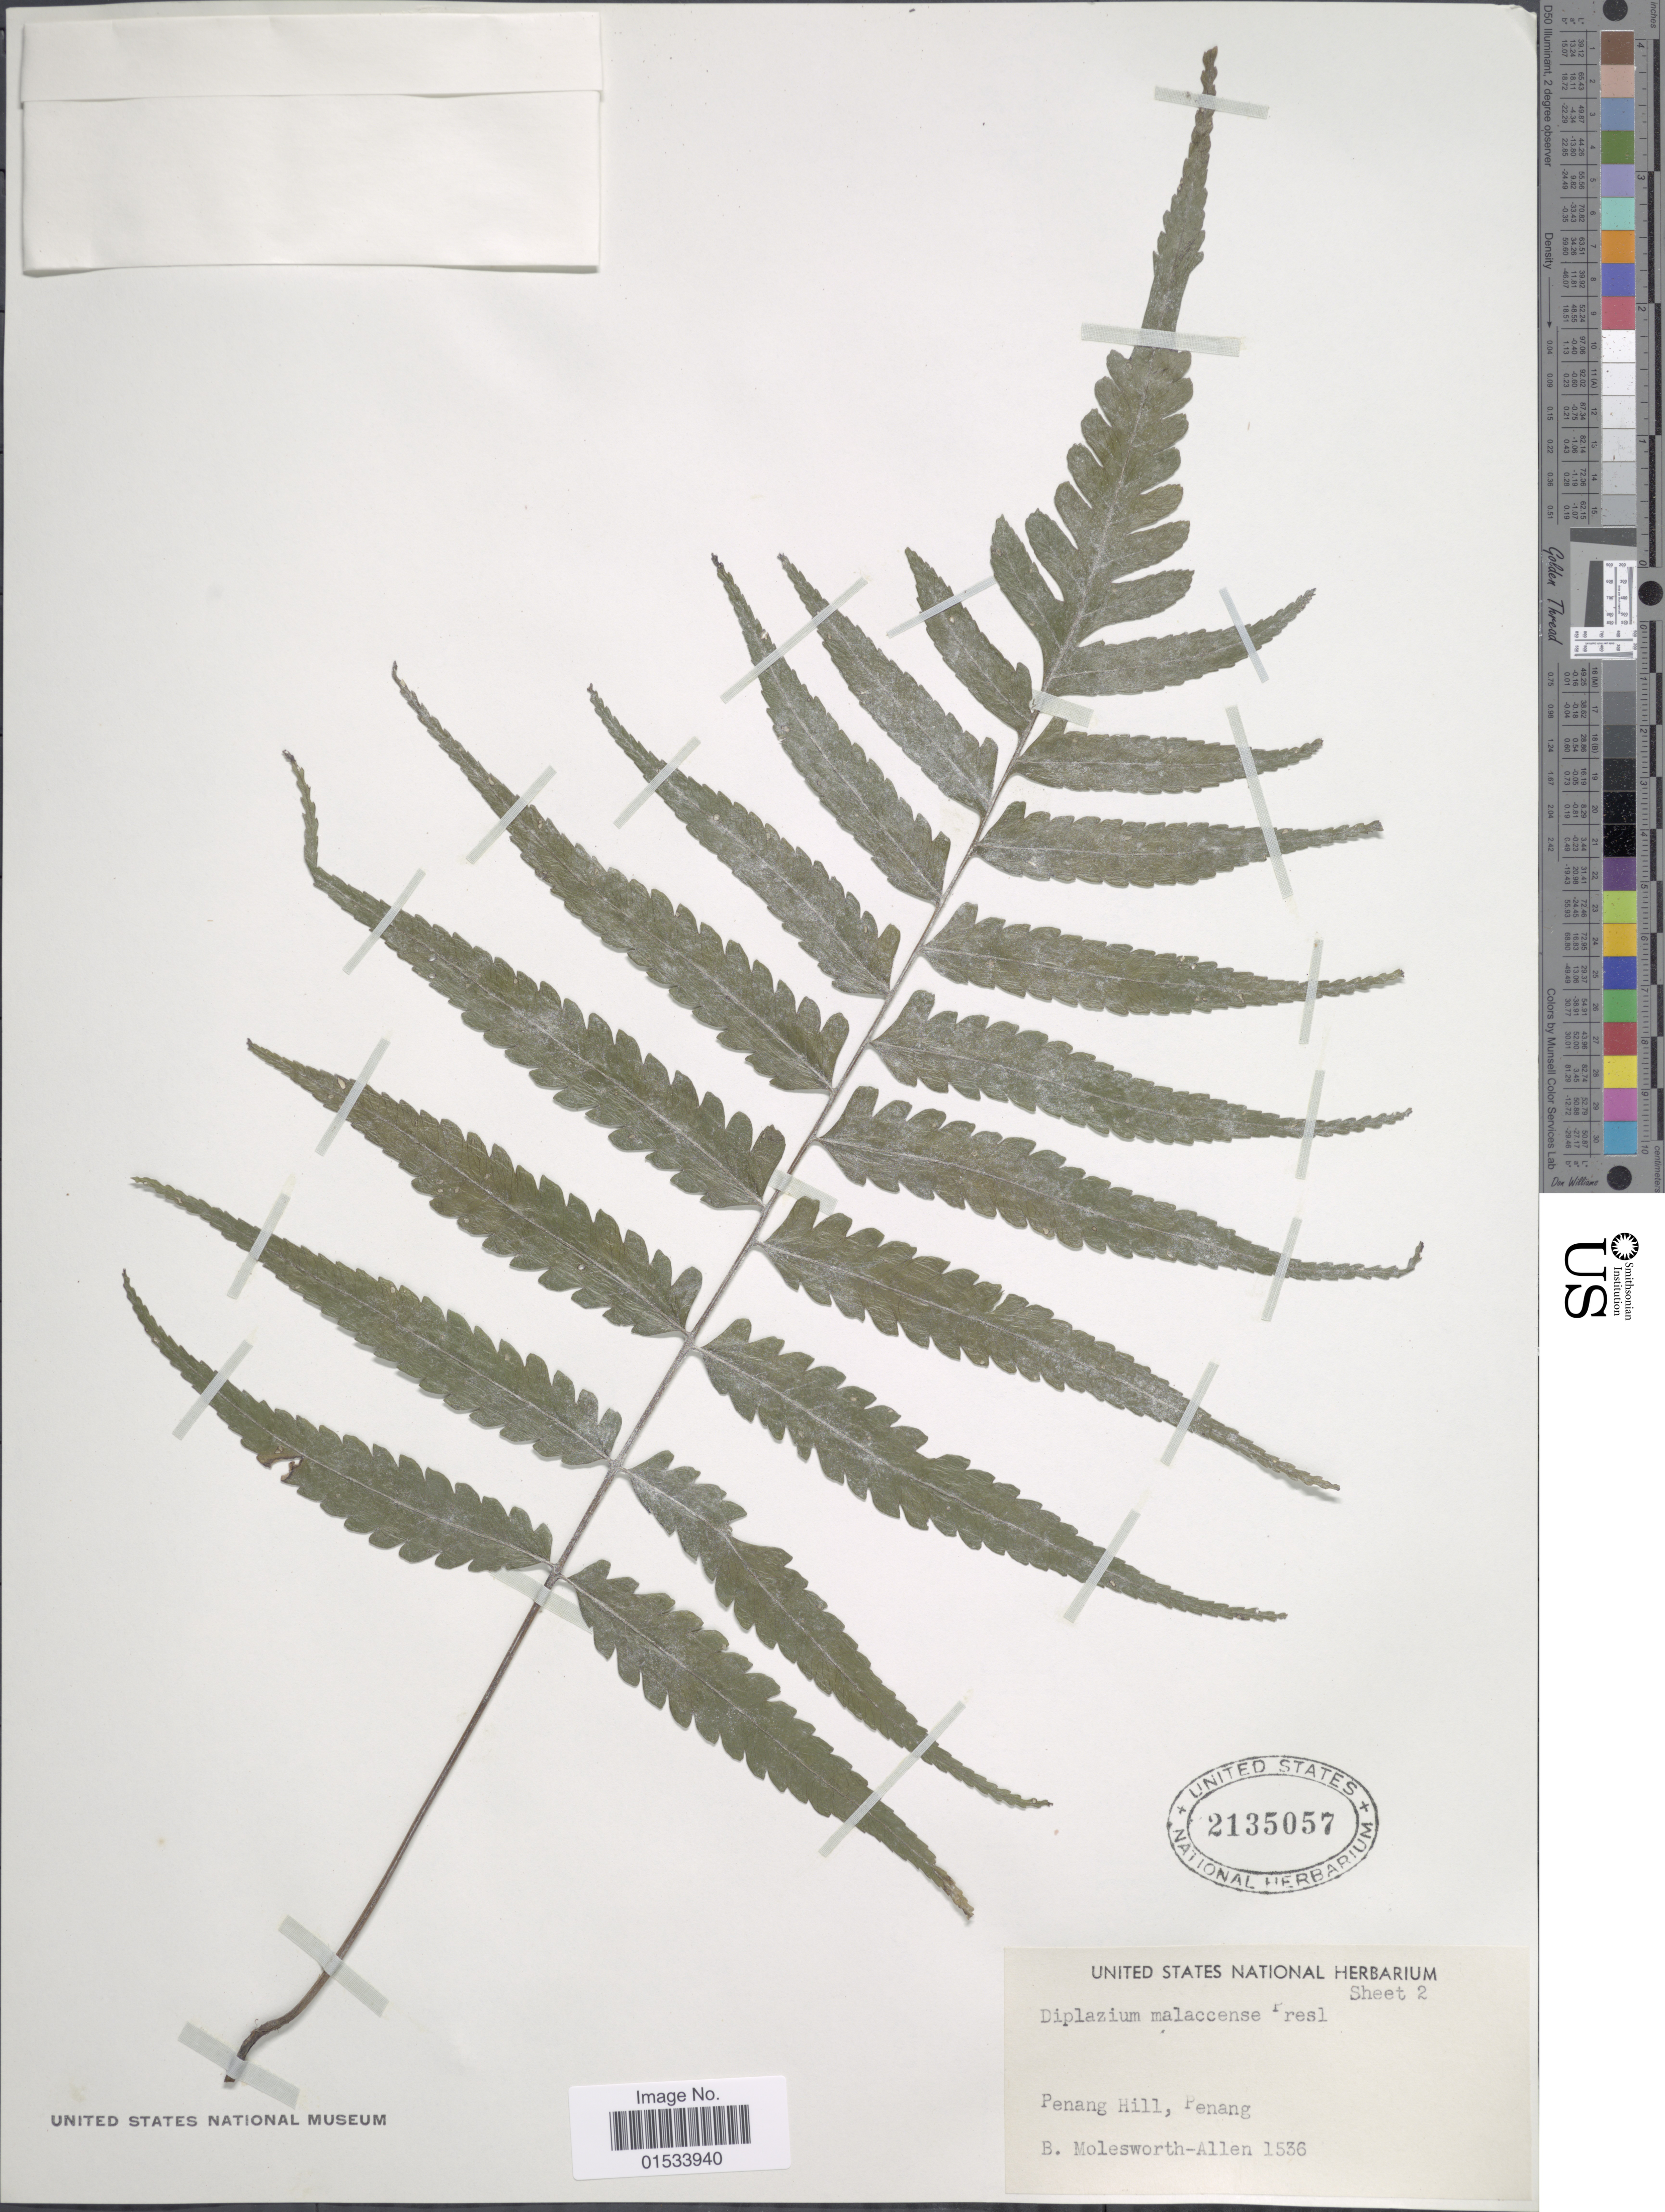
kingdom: Plantae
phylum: Tracheophyta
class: Polypodiopsida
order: Polypodiales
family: Athyriaceae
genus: Diplazium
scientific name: Diplazium malaccense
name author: C. Presl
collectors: B. E. G. Molesworth-Allen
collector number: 1536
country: Malaysia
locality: Penang Hill, Penang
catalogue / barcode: US 2135057